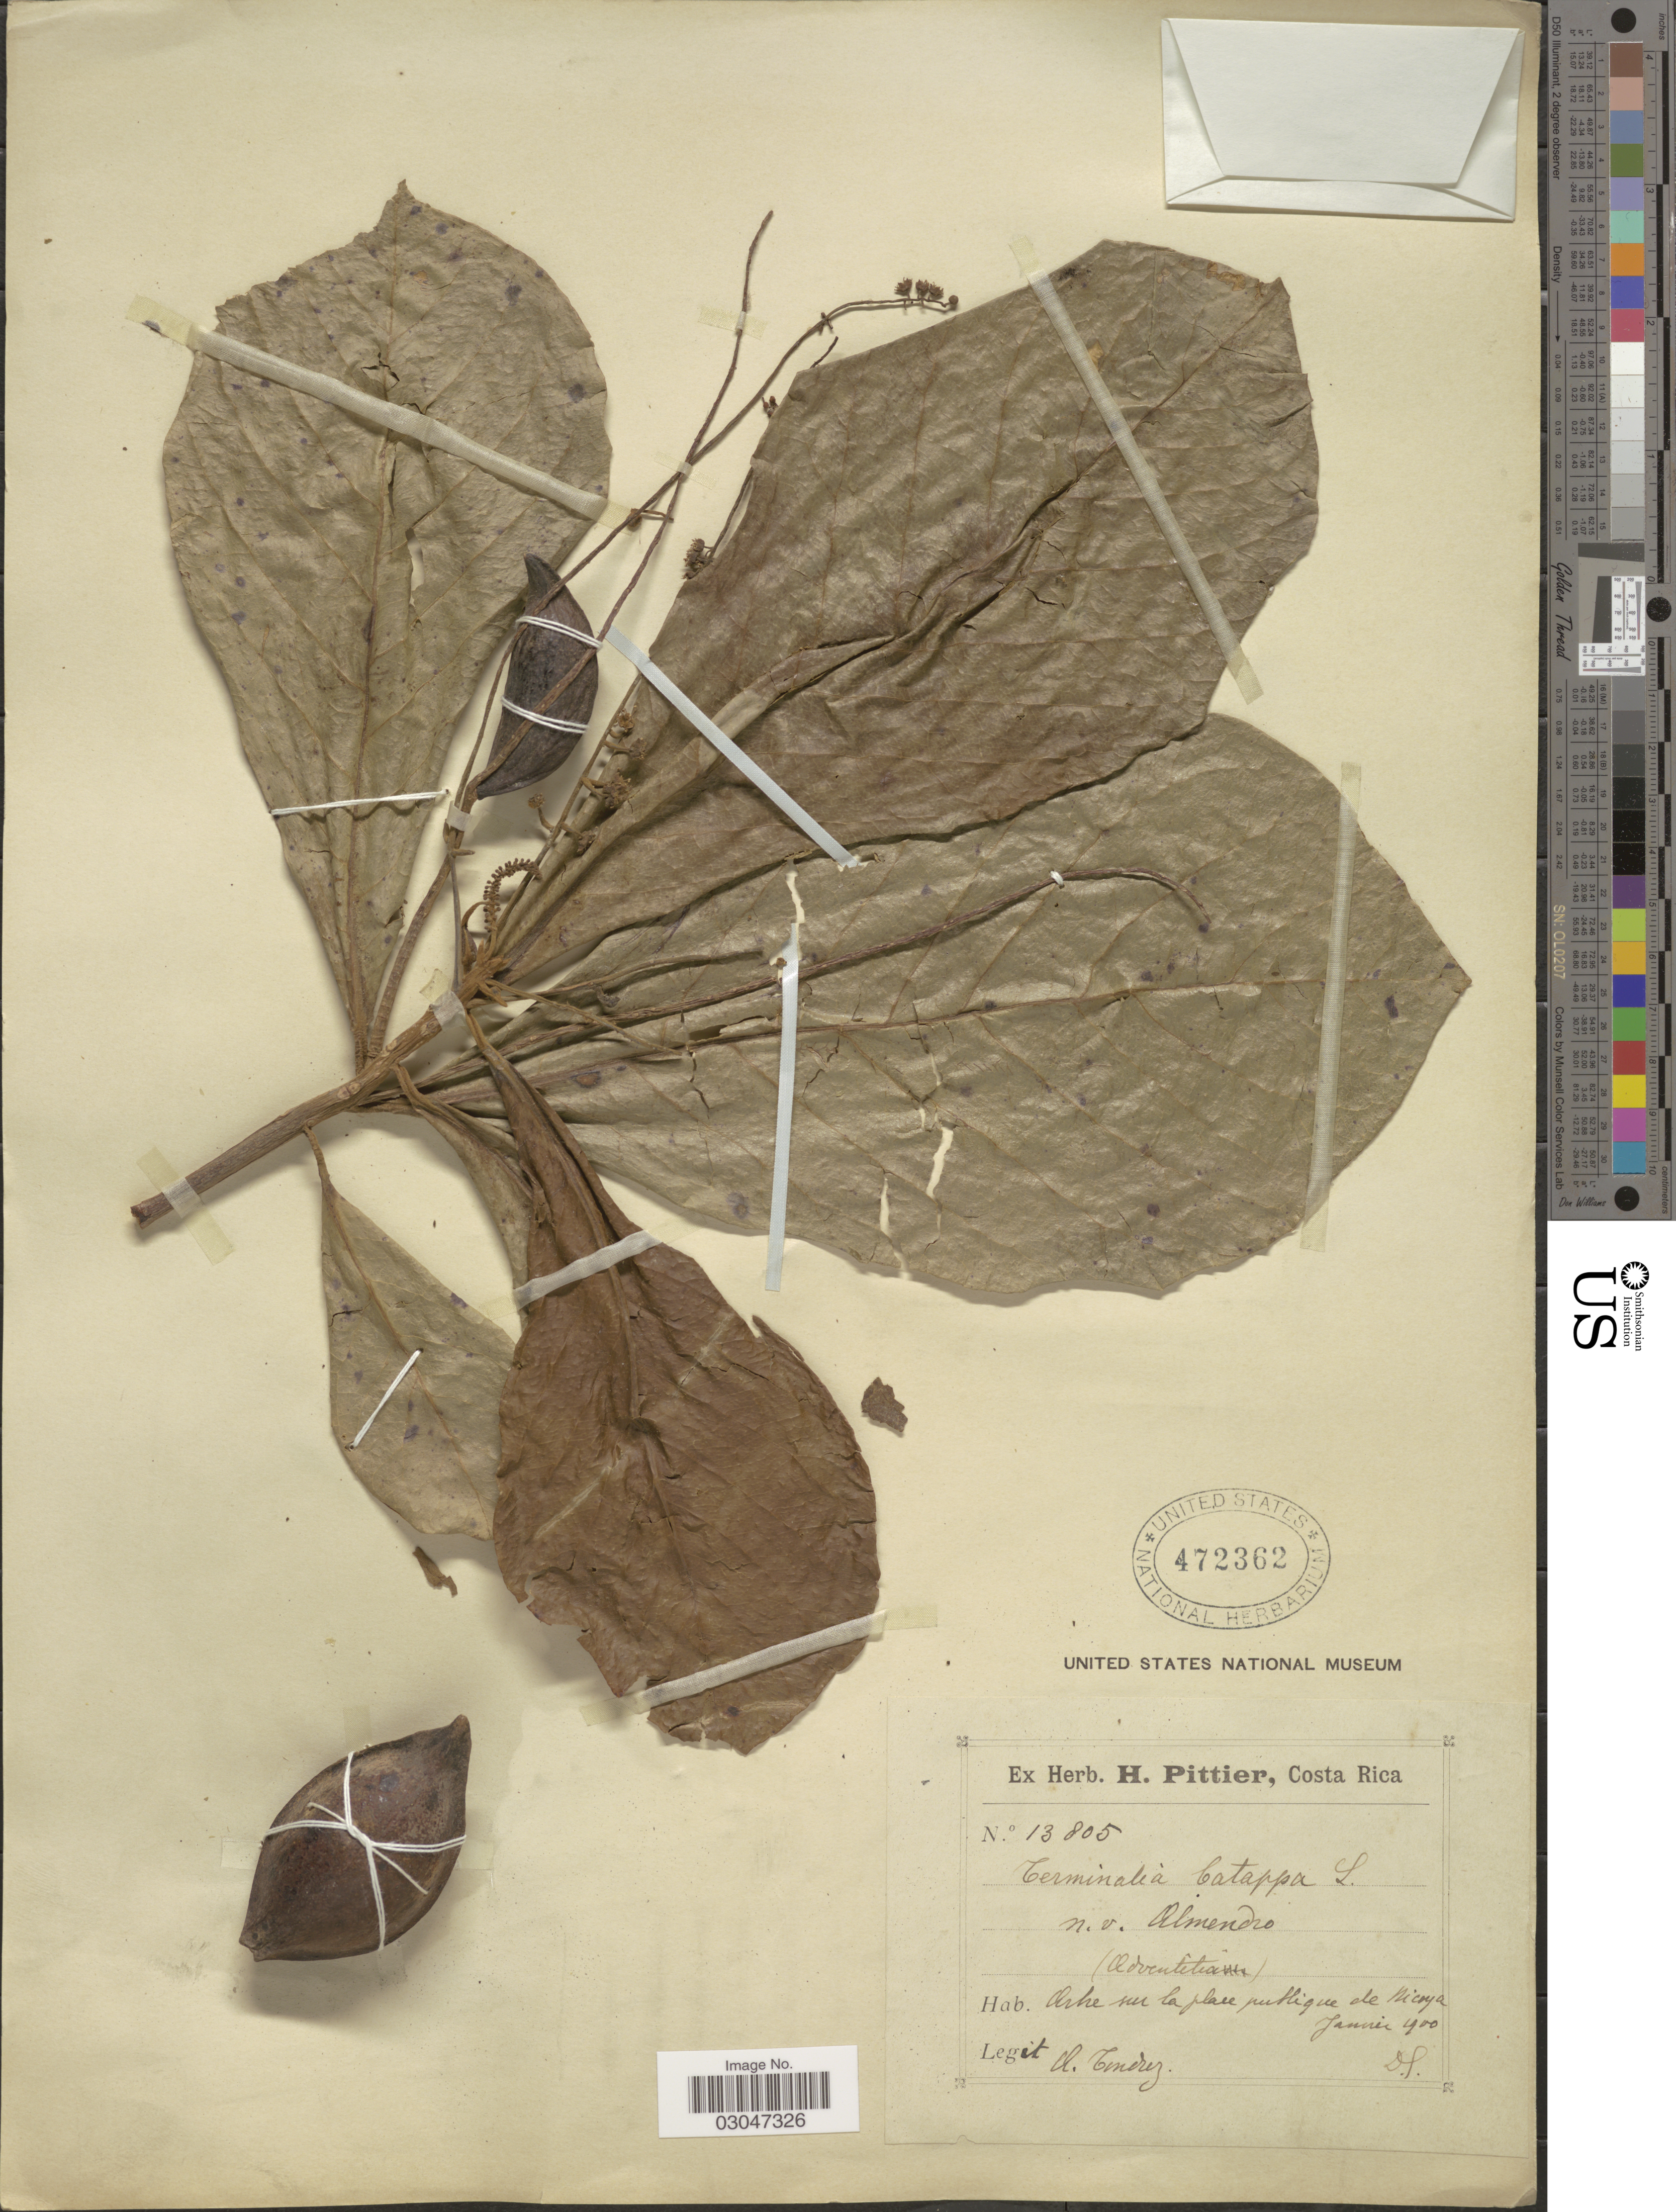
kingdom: Plantae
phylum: Tracheophyta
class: Magnoliopsida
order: Myrtales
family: Combretaceae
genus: Terminalia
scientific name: Terminalia catappa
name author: L.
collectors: A. Tonduz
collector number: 13805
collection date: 1900-01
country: Costa Rica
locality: Arbre sur la place puttique de Nicoya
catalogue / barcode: US 472362